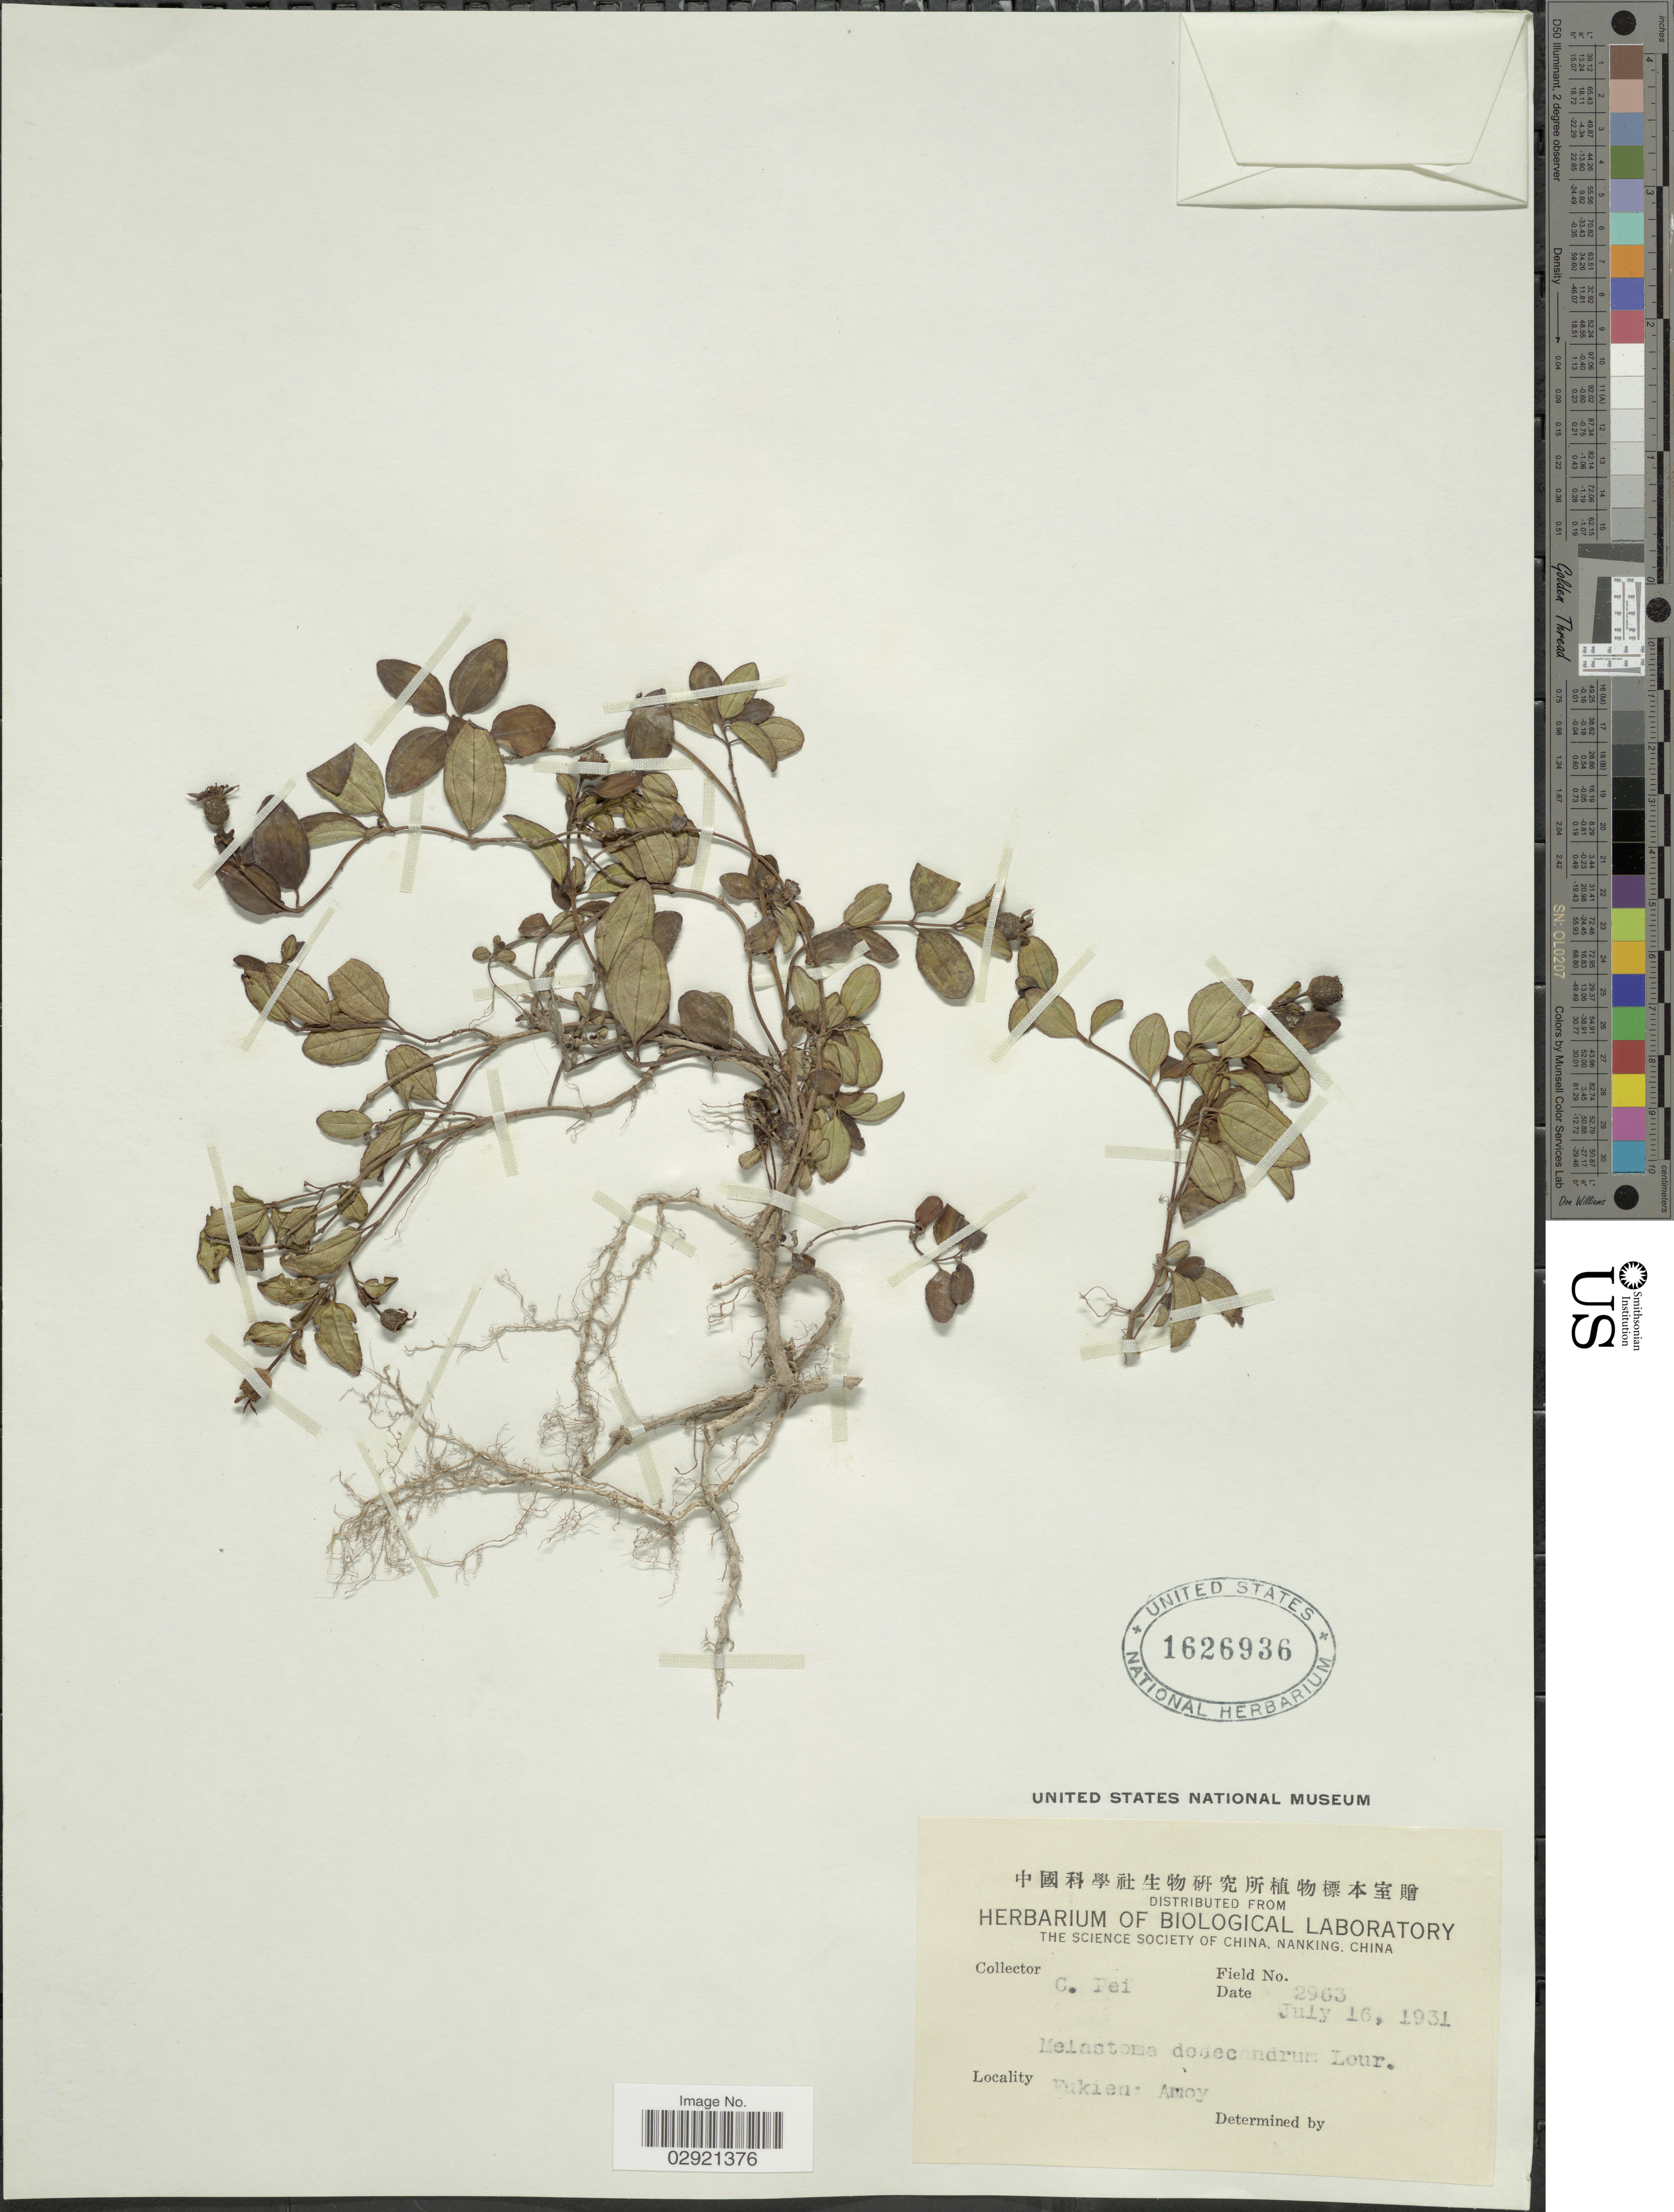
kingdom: Plantae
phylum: Tracheophyta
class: Magnoliopsida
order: Myrtales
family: Melastomataceae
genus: Melastoma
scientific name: Melastoma dodecandra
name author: Lour.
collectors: C. P'ei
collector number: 2963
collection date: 1931-07-16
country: China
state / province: Fujian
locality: Fukien. Amoy.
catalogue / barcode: US 1626936